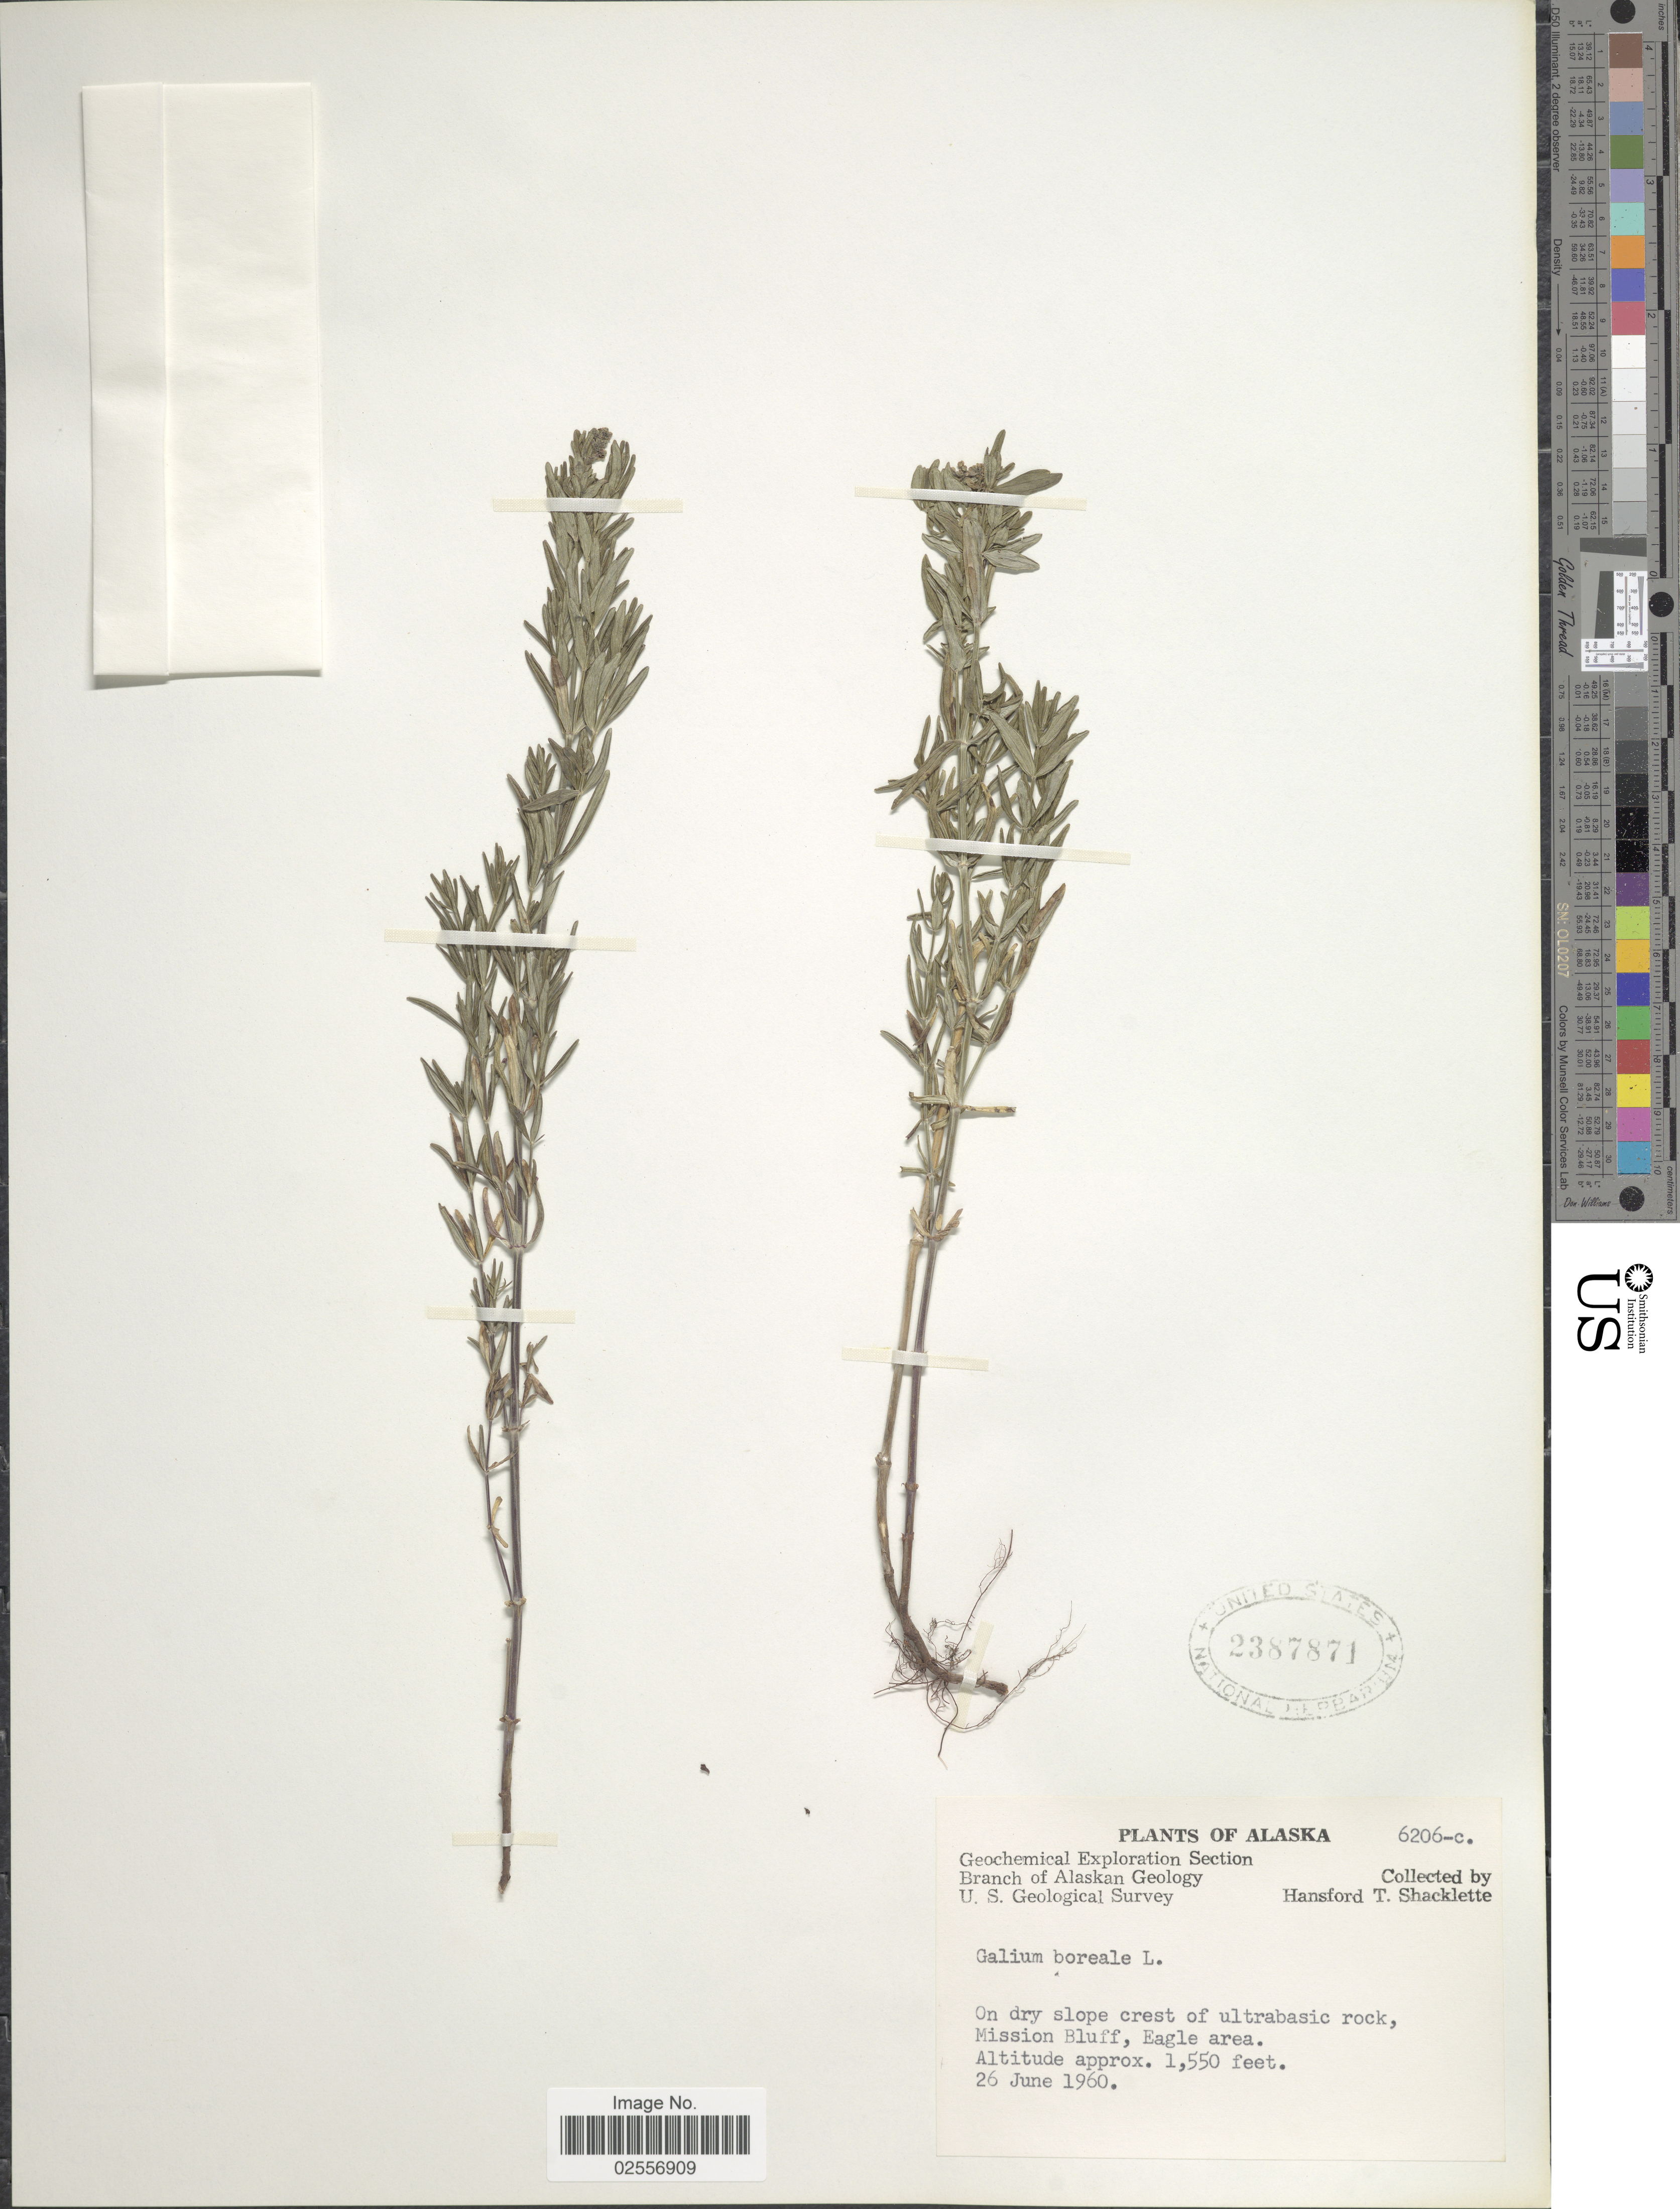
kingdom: Plantae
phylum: Tracheophyta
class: Magnoliopsida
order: Gentianales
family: Rubiaceae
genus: Galium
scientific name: Galium boreale L.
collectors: H. Shacklette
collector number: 6206-C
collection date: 1960-06-26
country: United States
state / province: Alaska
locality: Mission Bluff, Eagle Area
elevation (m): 472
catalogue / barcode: US 2387871